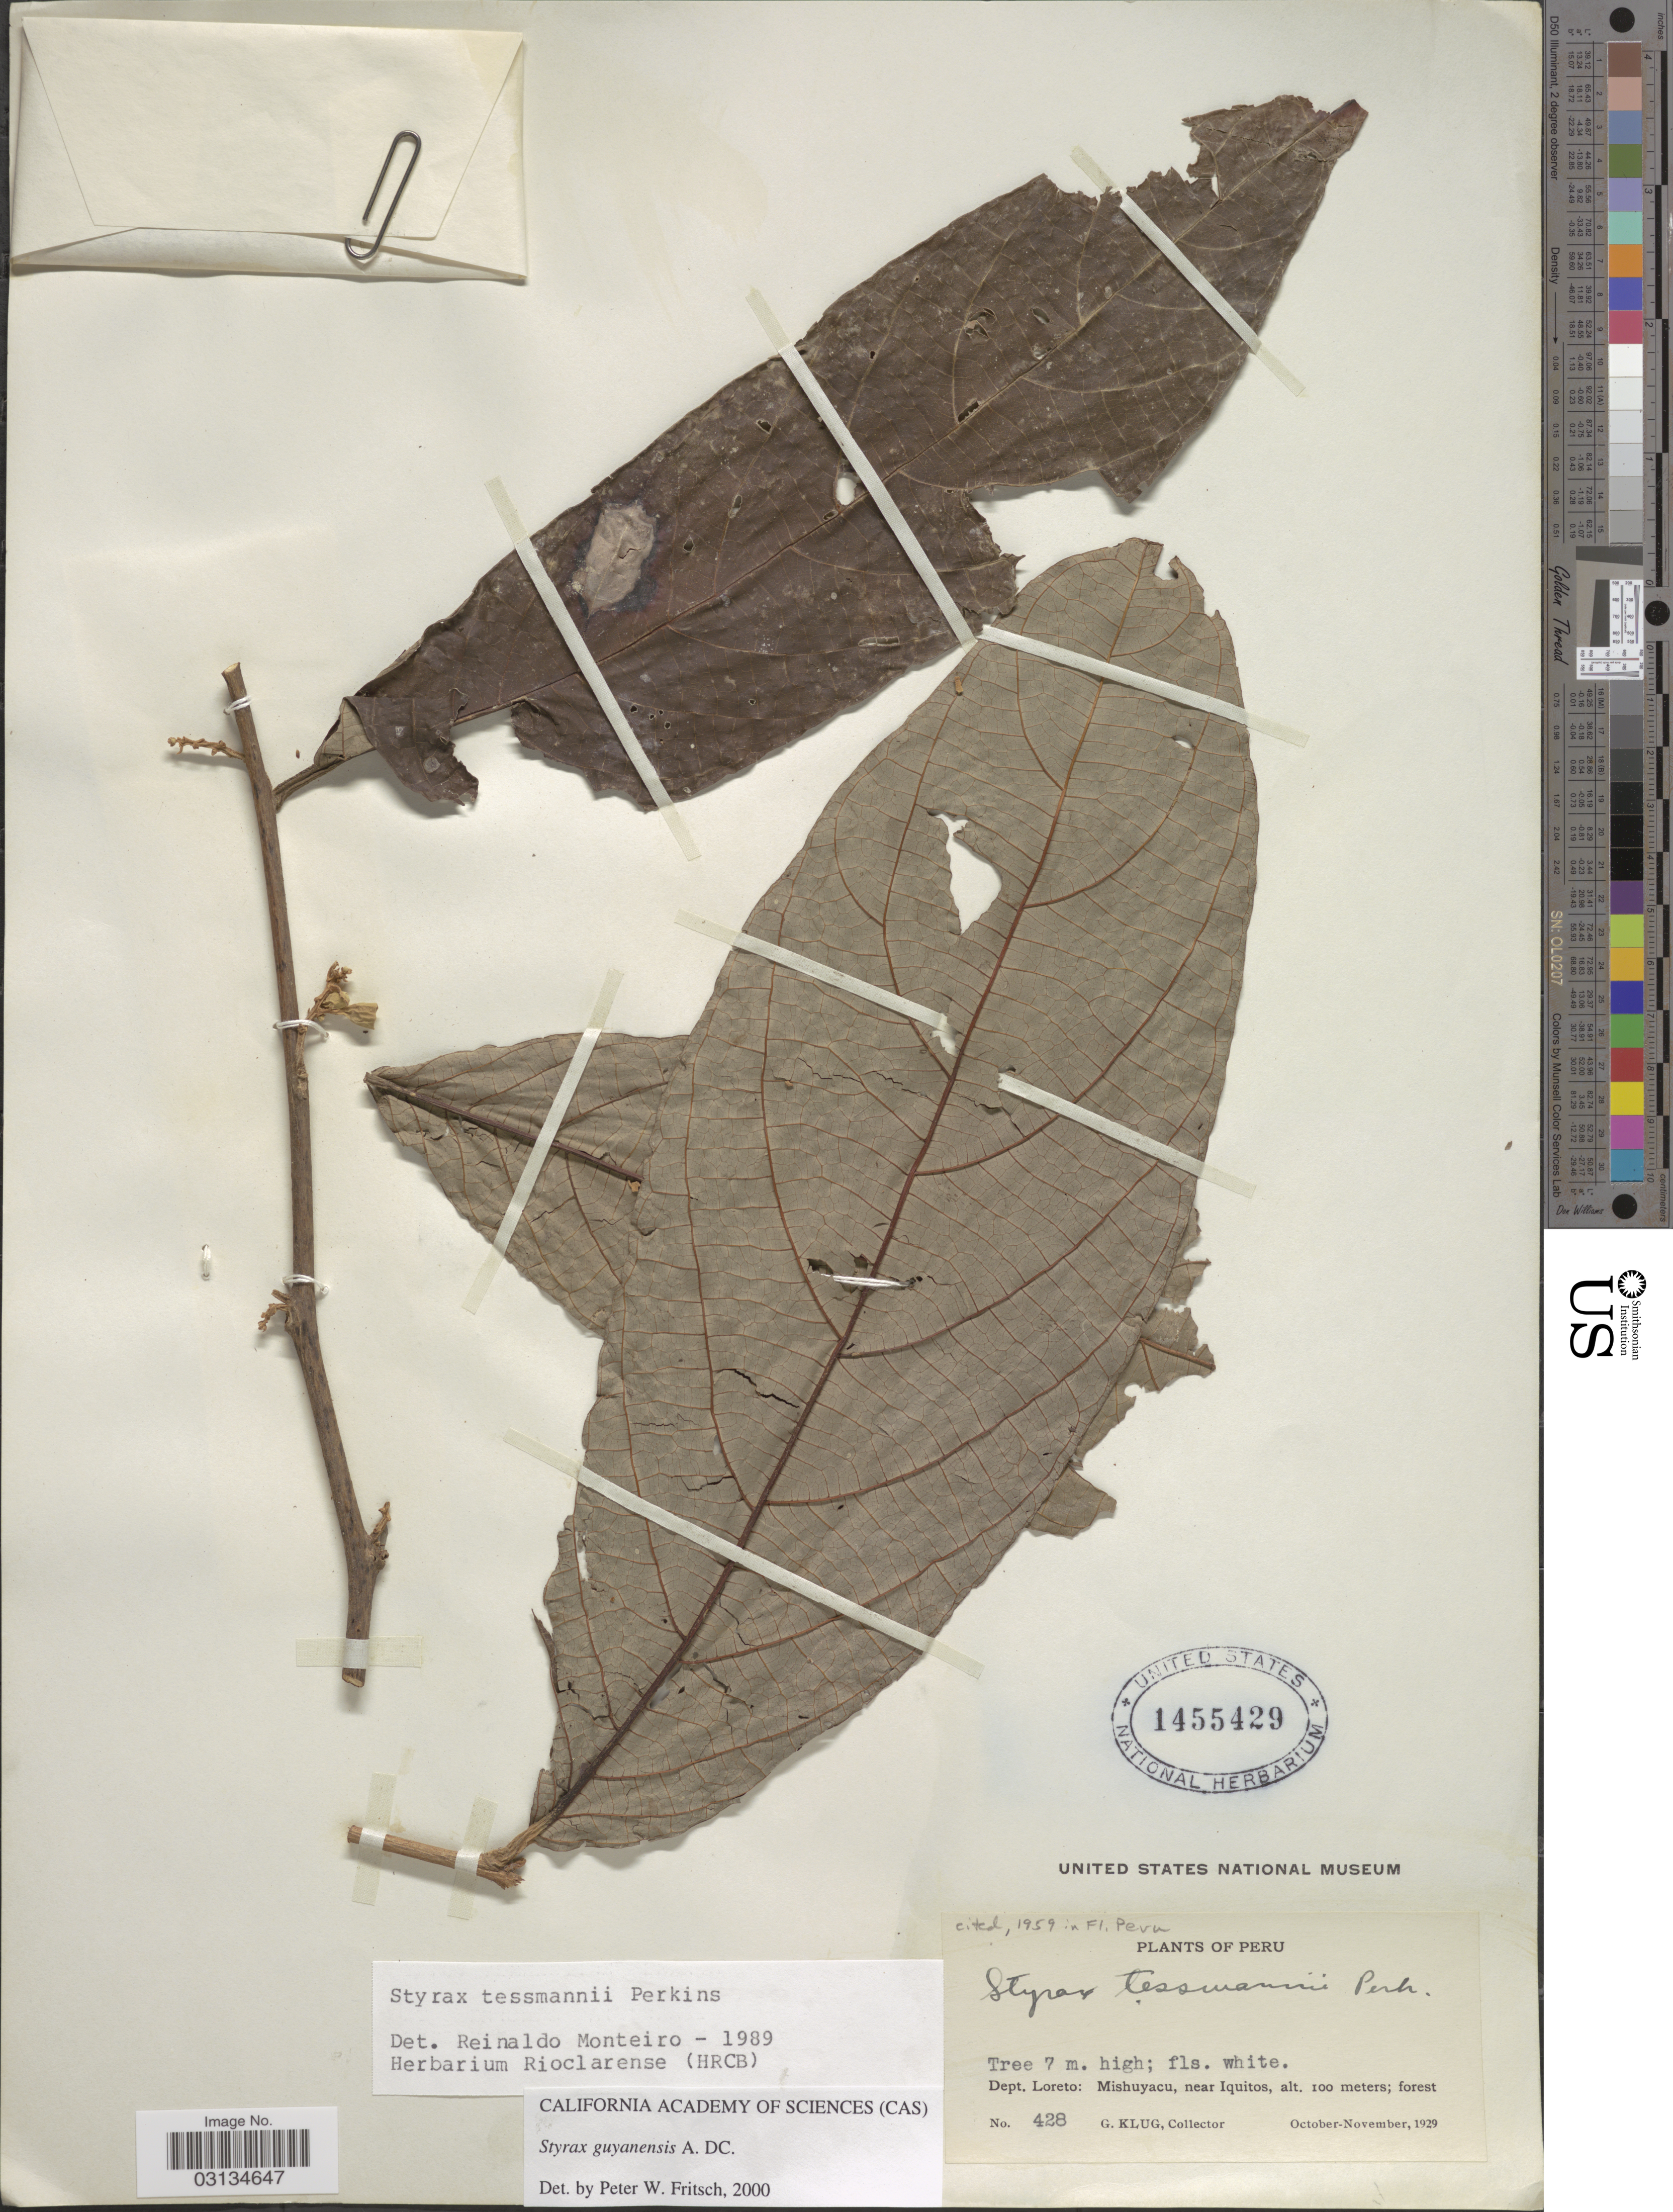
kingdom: Plantae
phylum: Tracheophyta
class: Magnoliopsida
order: Ericales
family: Styracaceae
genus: Styrax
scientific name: Styrax guyanensis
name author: A. DC.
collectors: G. Klug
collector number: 428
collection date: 1929-10/1929-11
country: Peru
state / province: Loreto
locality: Dept. Loreto: Mishuyacu, near Iquitos.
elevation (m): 100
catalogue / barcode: US 1455429